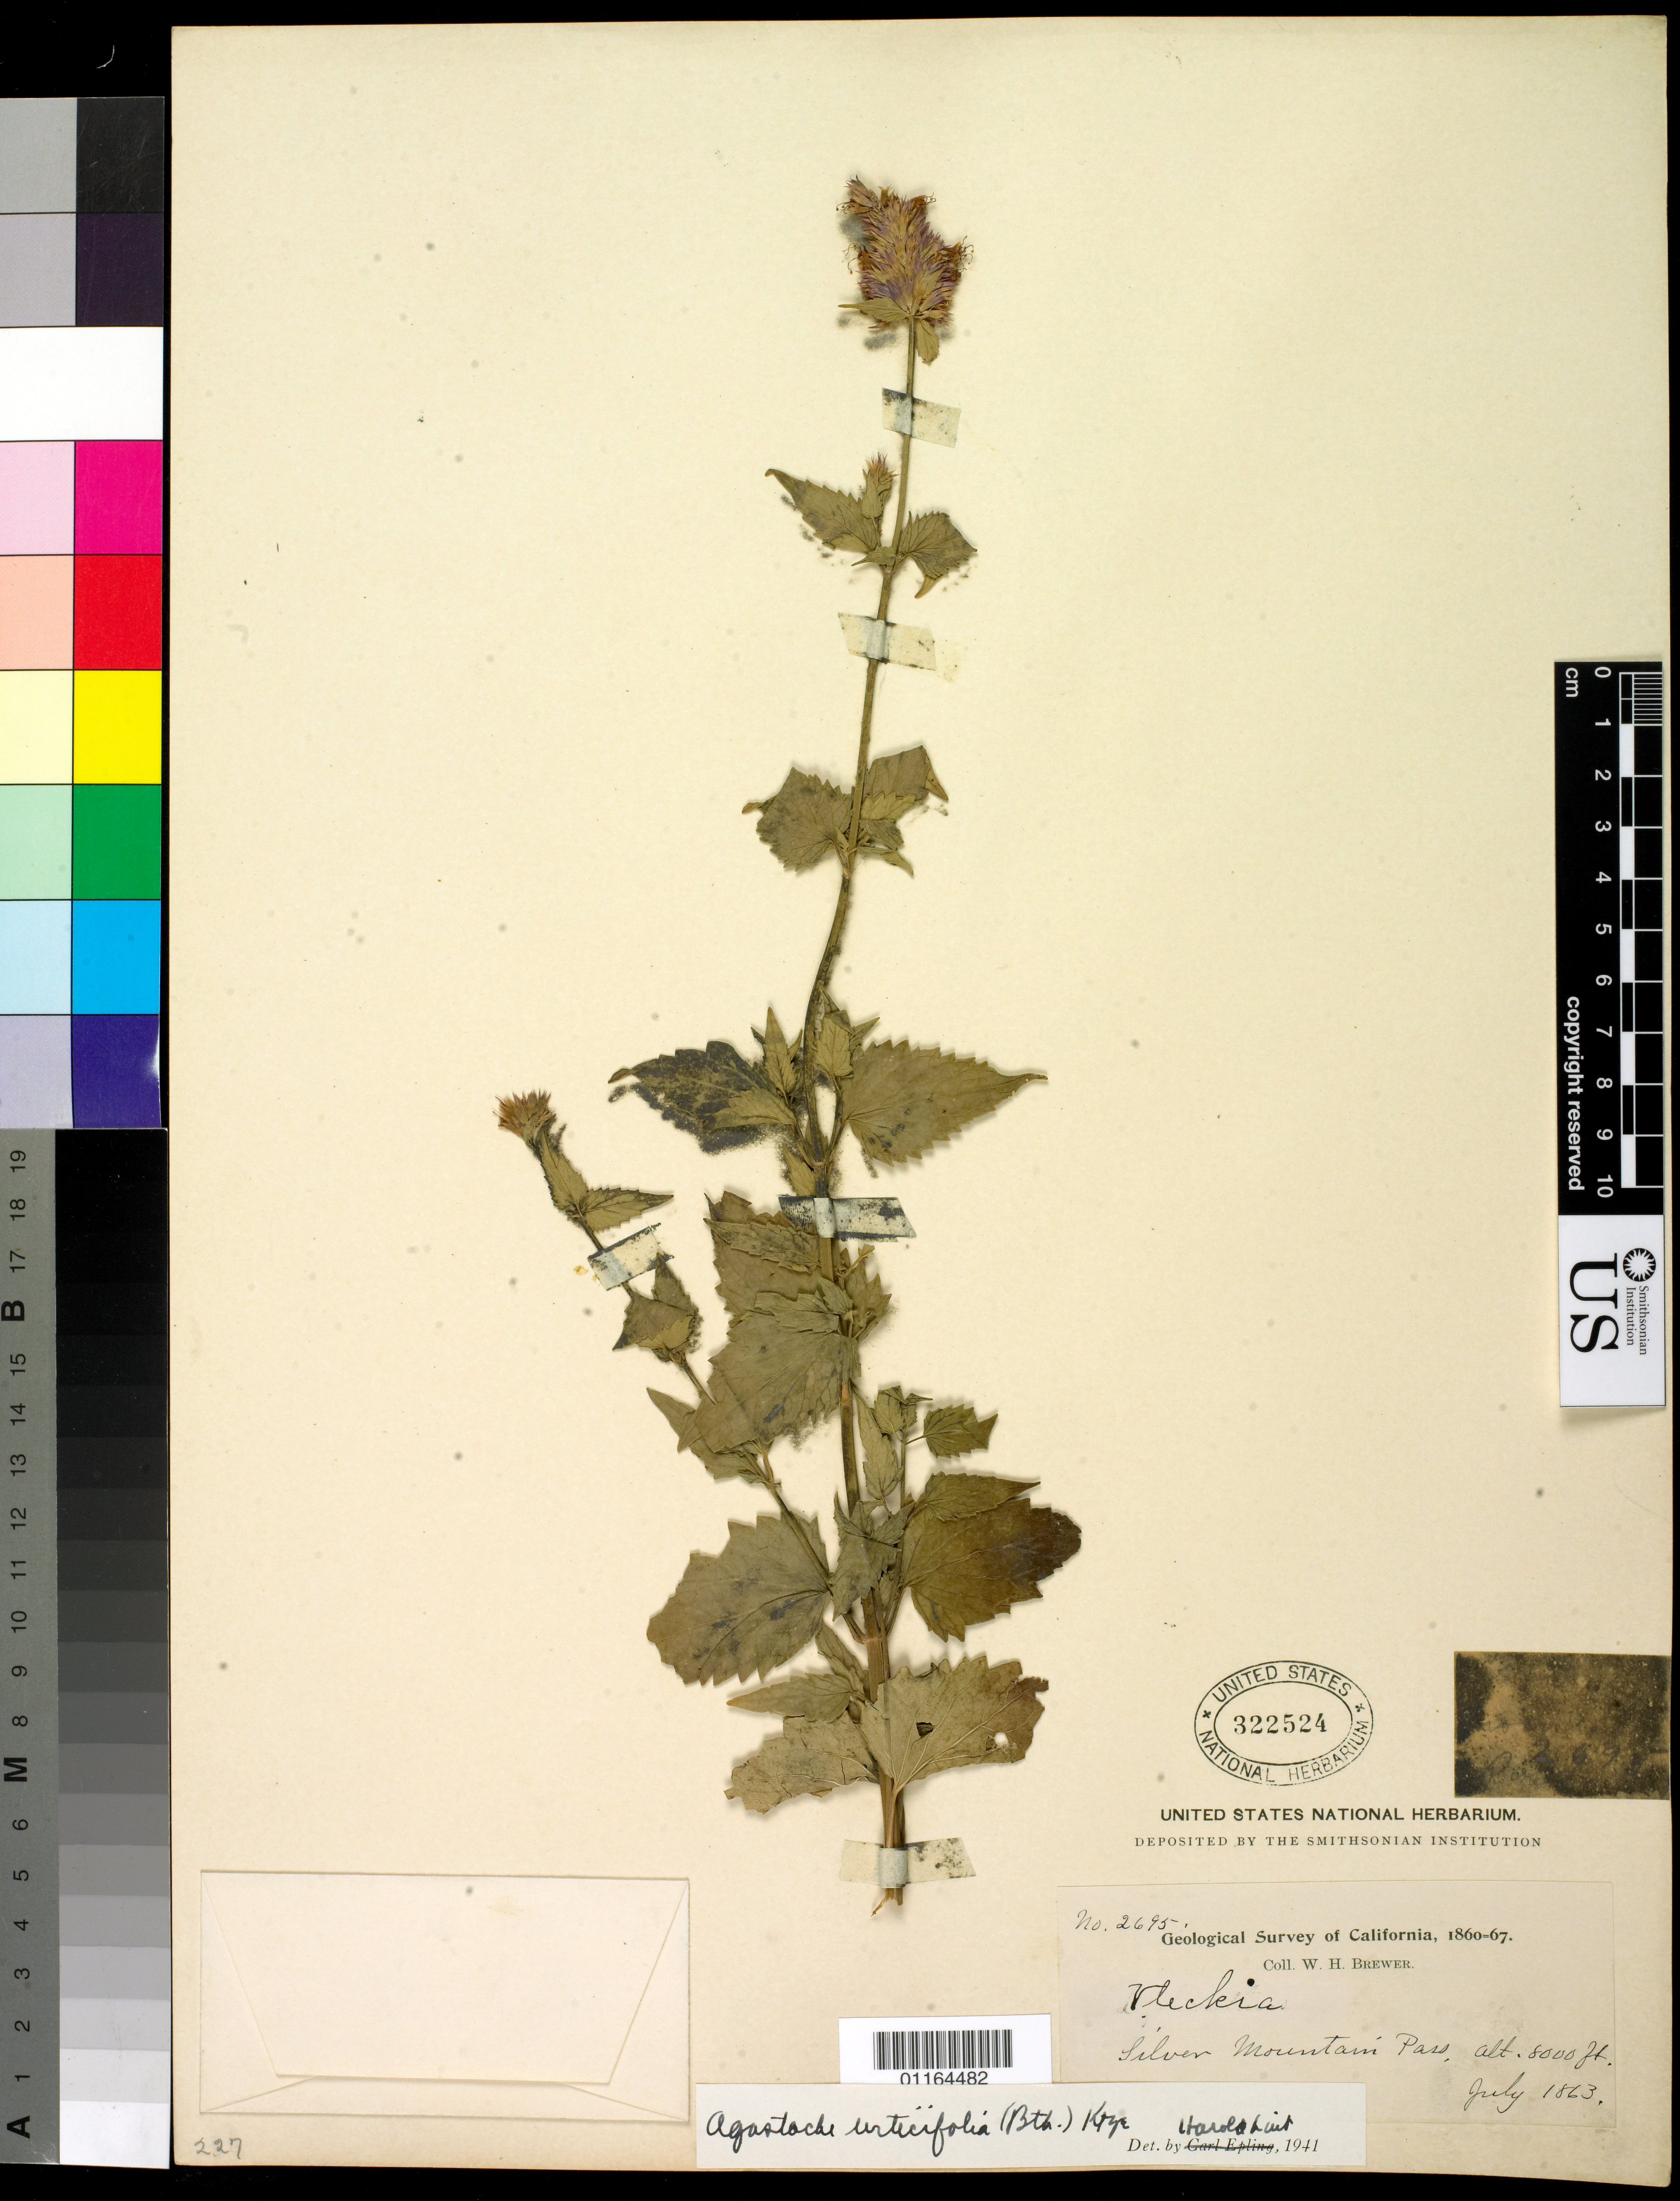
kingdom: Plantae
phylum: Tracheophyta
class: Magnoliopsida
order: Lamiales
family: Lamiaceae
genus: Agastache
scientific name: Agastache urticifolia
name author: (Benth.) Kuntze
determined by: Lint, H. L.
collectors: W. H. Brewer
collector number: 2695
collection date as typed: Jul 1863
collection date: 1863-07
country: United States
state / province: California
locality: Silver Mountain Pass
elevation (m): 2438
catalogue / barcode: US 322524